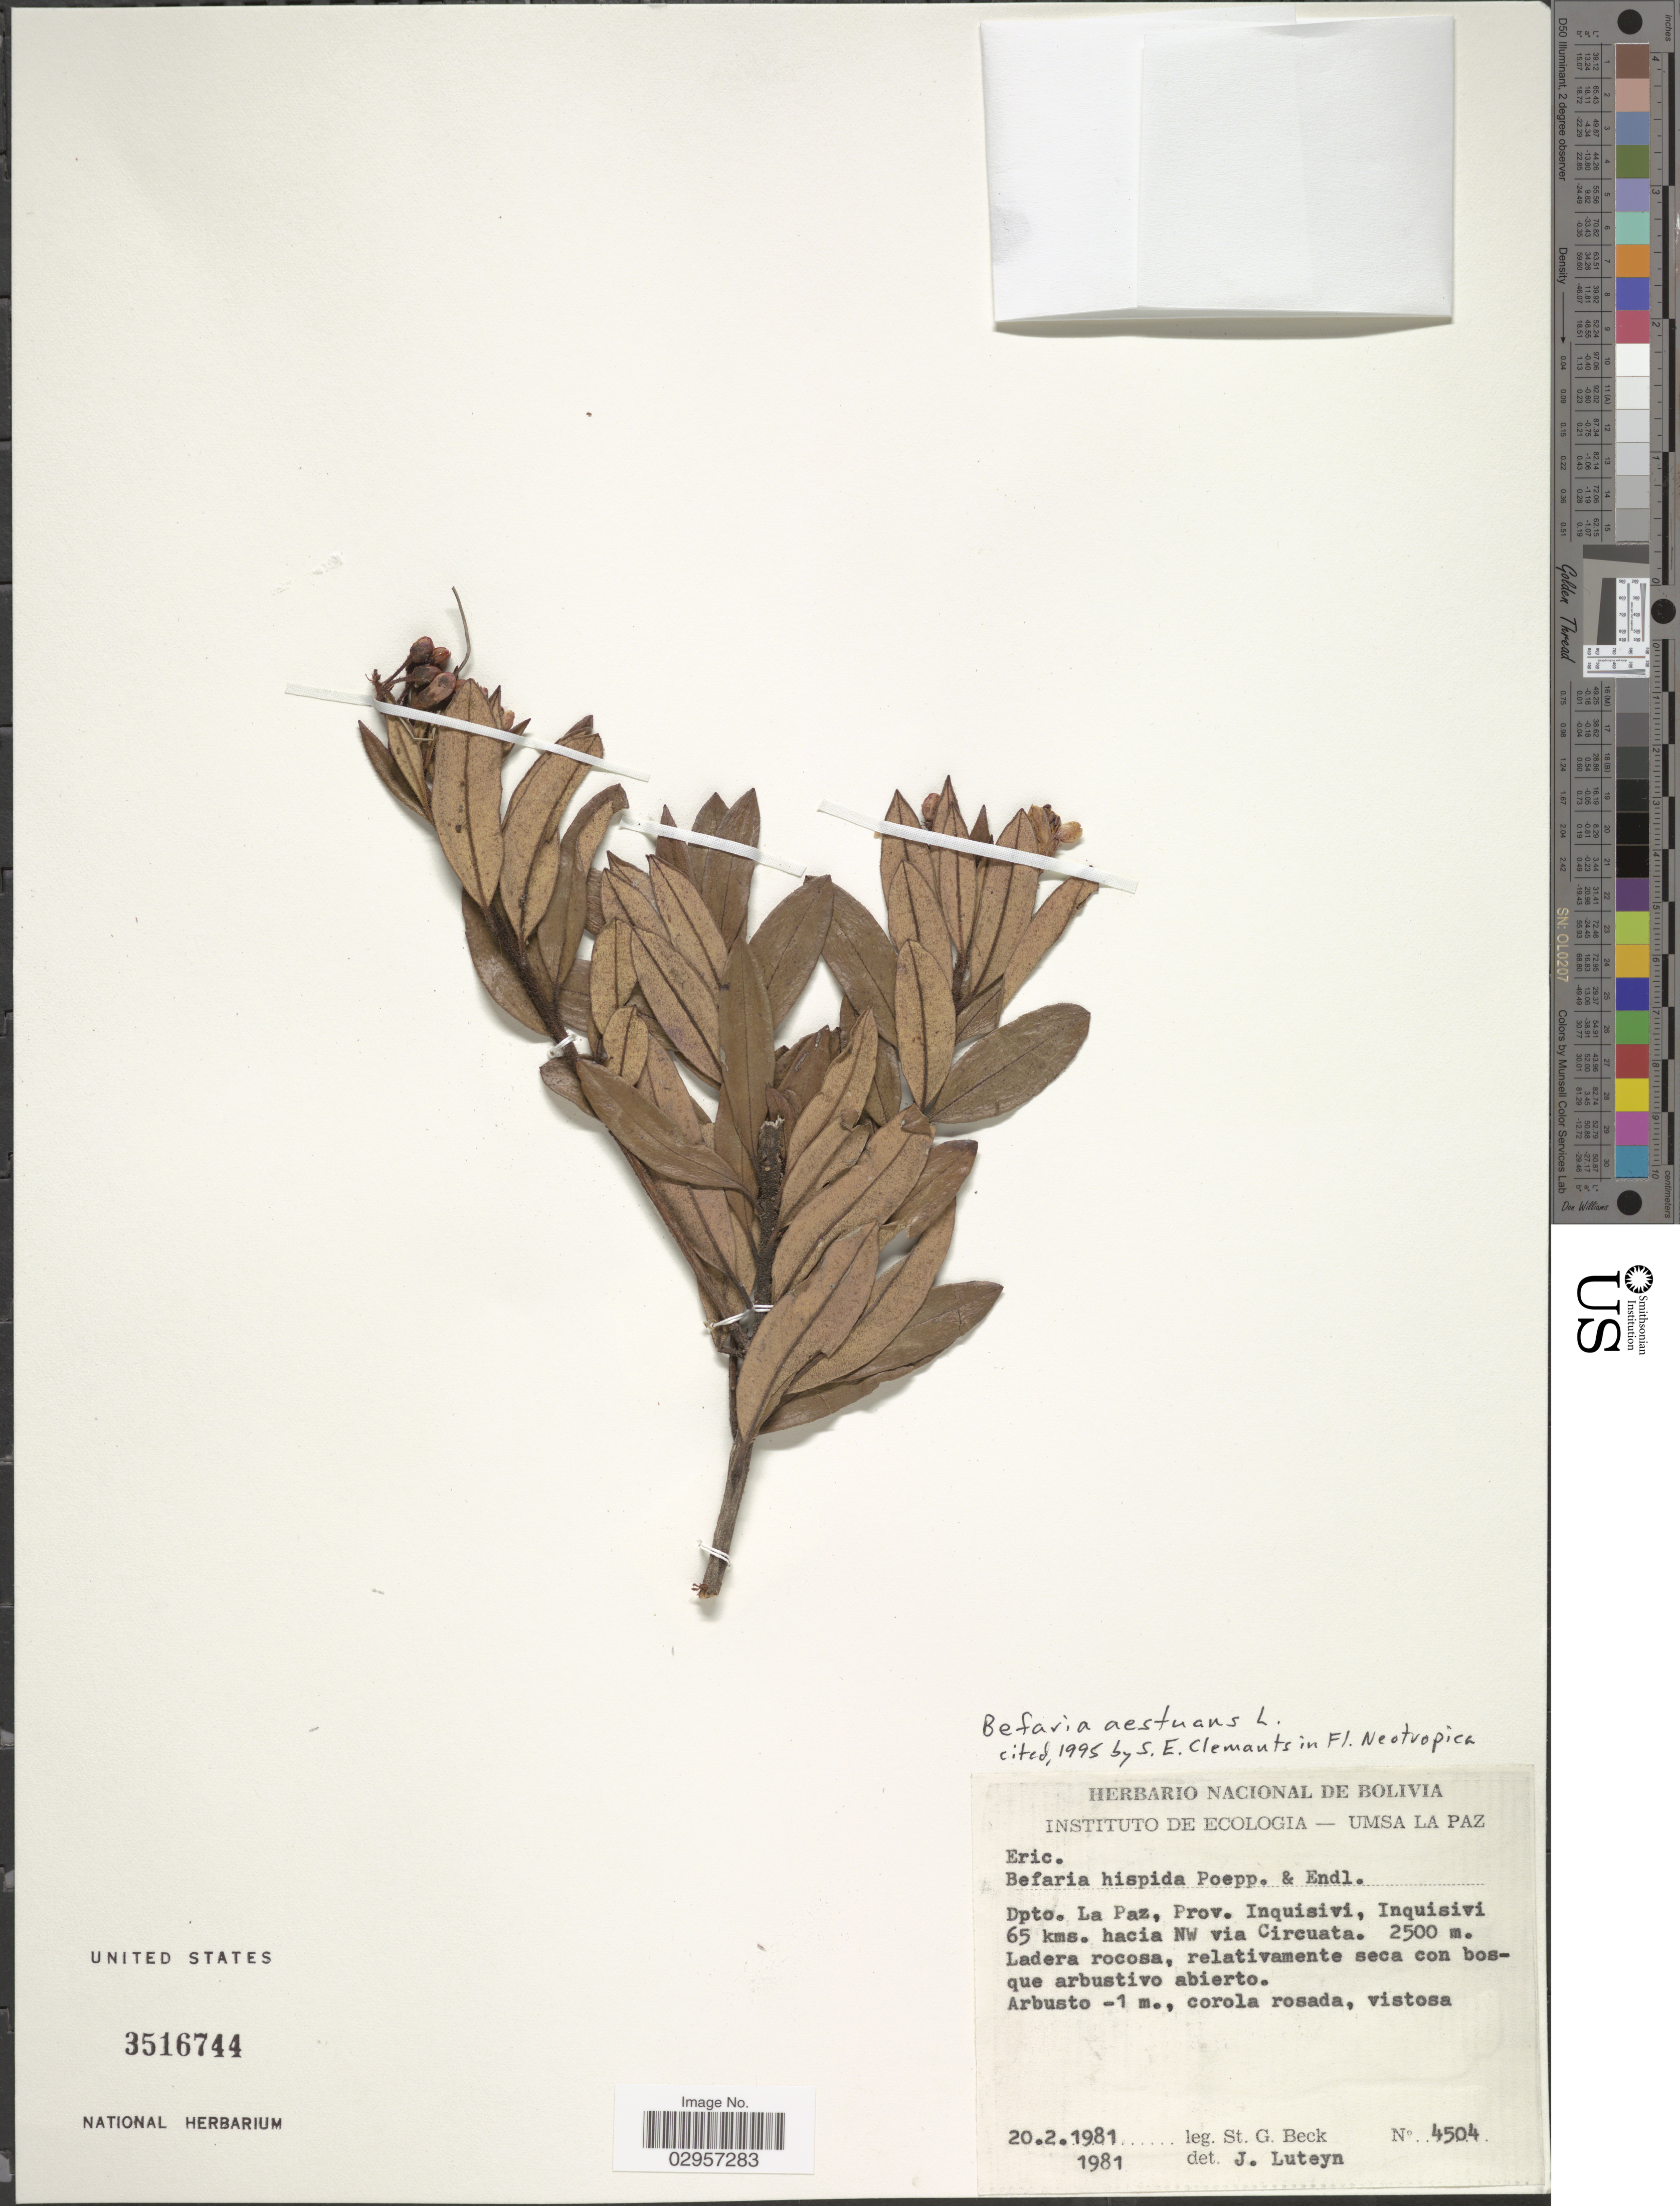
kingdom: Plantae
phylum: Tracheophyta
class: Magnoliopsida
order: Ericales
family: Ericaceae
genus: Befaria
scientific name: Befaria aestuans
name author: Mutis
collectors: S. G. Beck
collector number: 4504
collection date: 1981-02-20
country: Bolivia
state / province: La Paz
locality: Dpto. La Paz, Prov. Inquisivi, Inquisivi 65 kms. hacia NW via Circuata.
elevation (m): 2500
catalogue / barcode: US 3516744